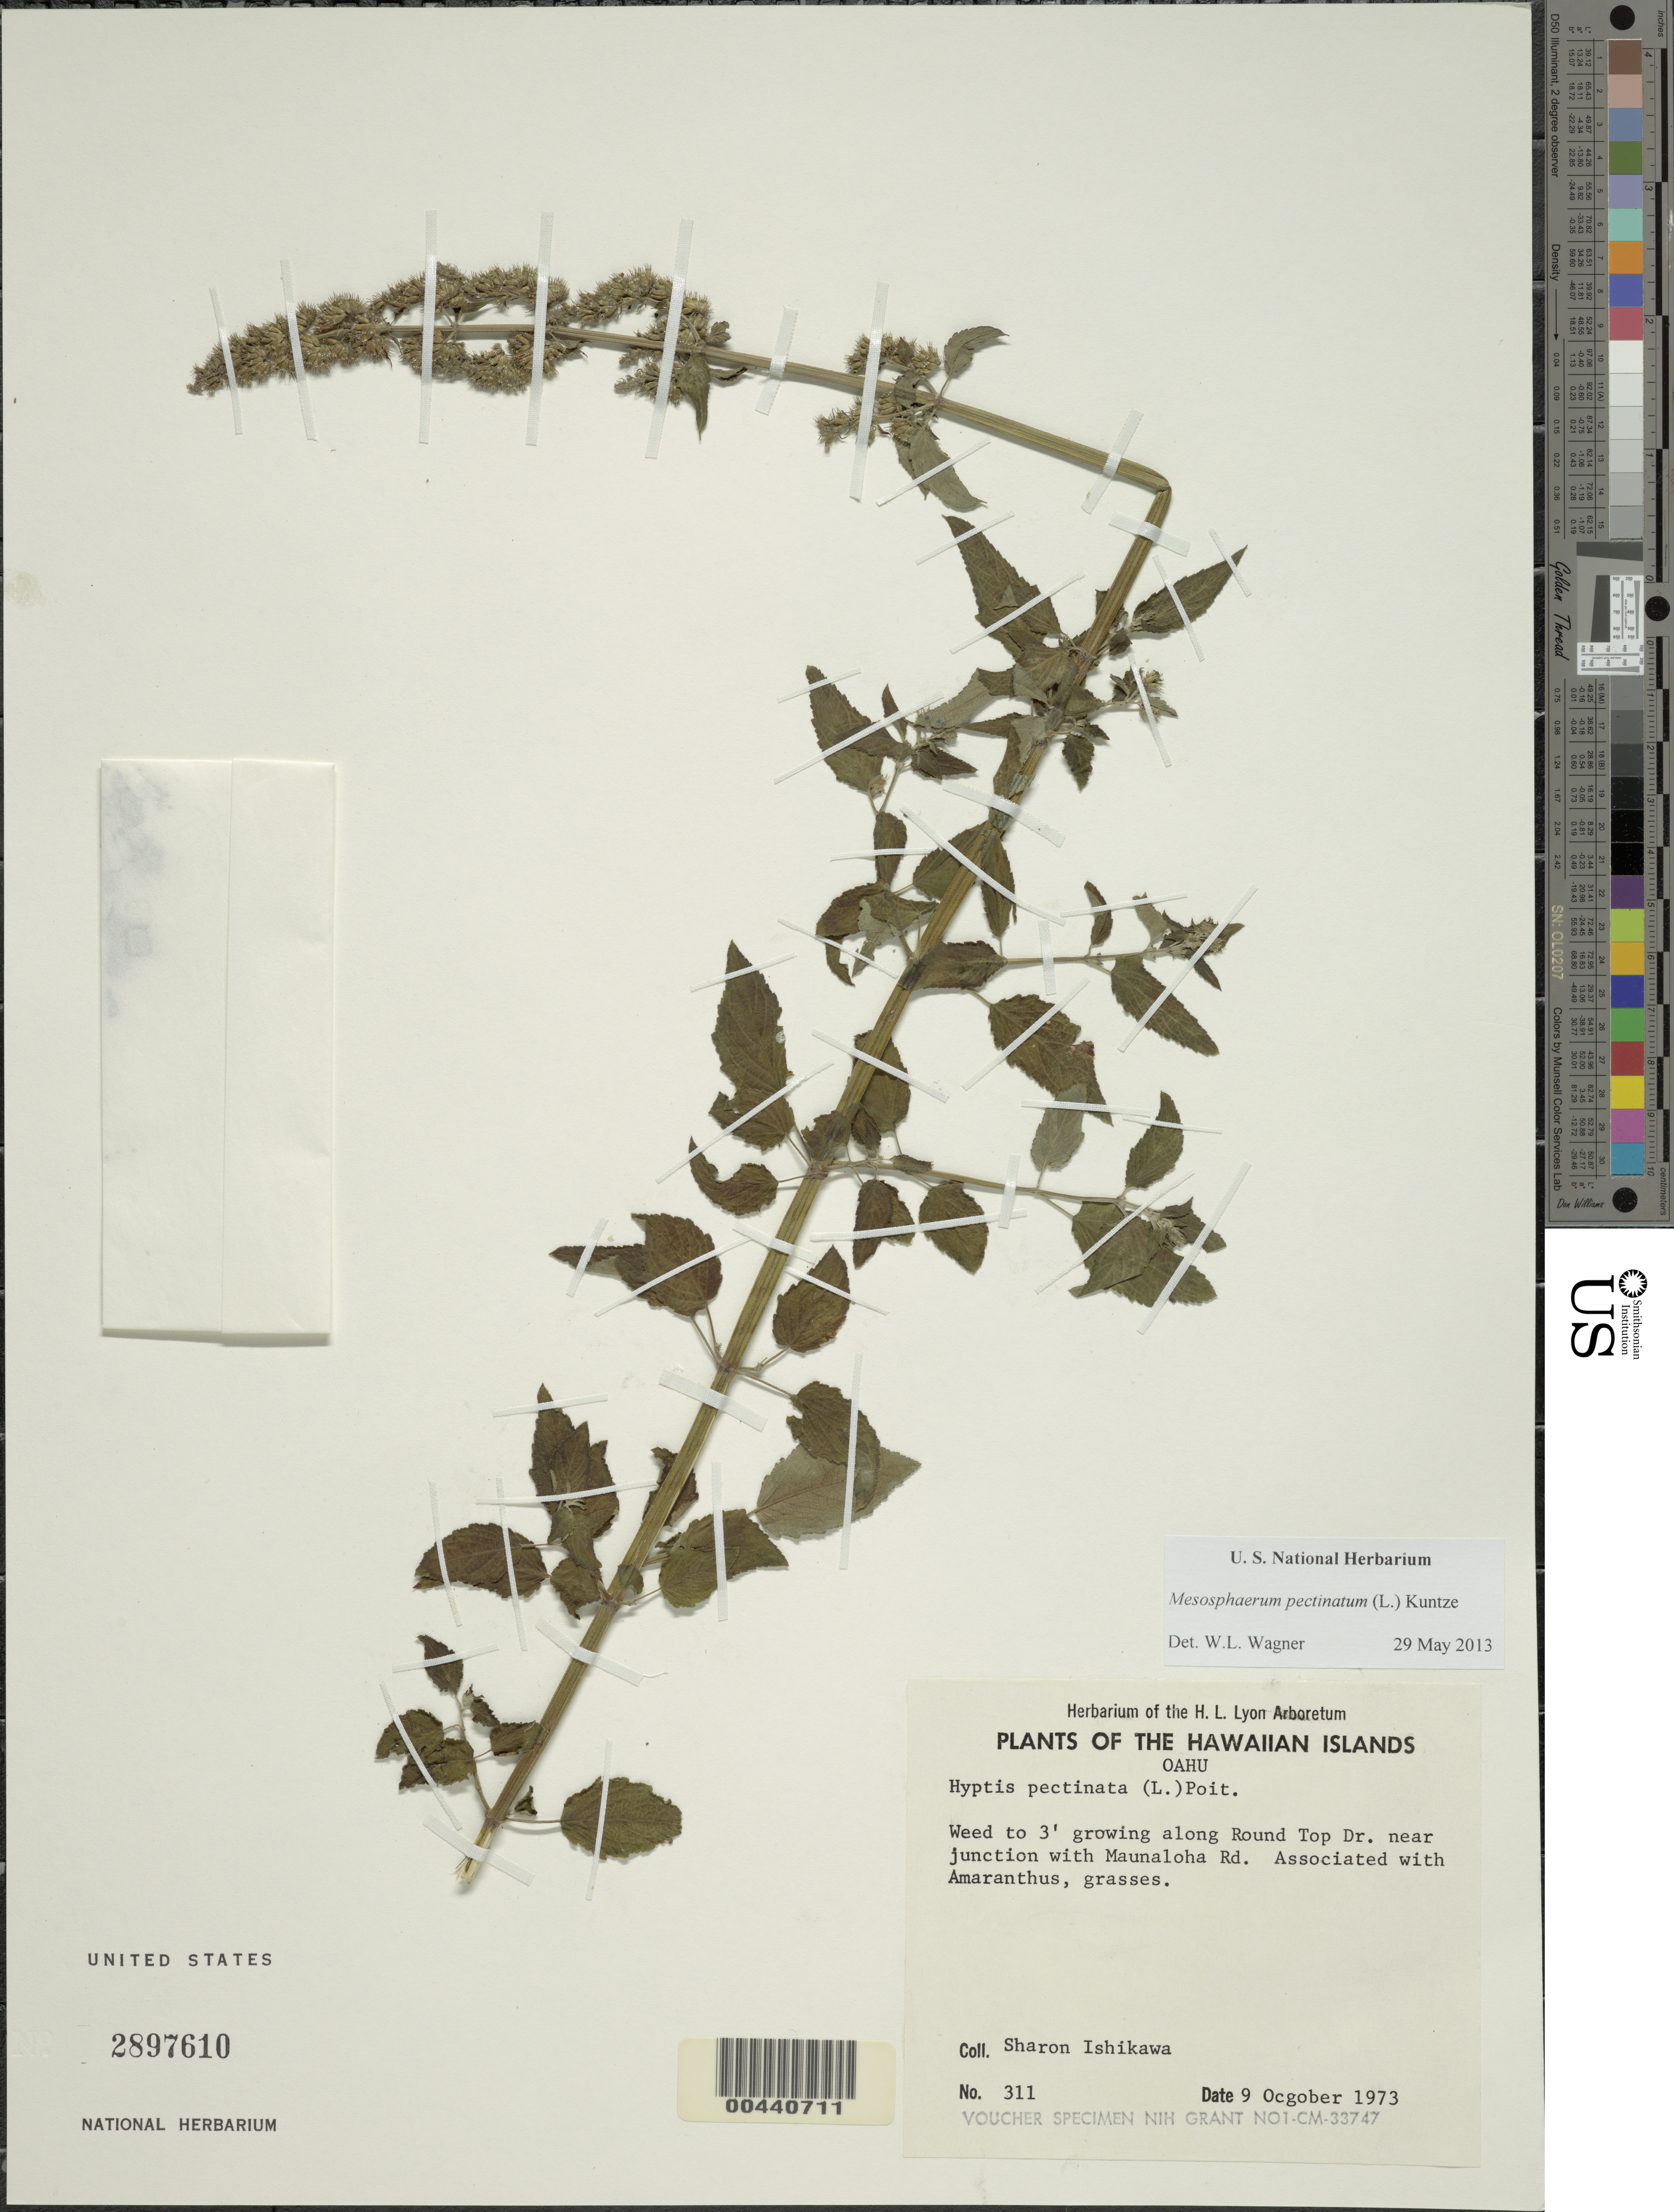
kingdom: Plantae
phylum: Tracheophyta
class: Magnoliopsida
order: Lamiales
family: Lamiaceae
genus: Mesosphaerum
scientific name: Mesosphaerum pectinatum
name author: (L.) Kuntze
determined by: Wagner, W. L., (BOT), Smithsonian Institution - National Museum of Natural History (UNITED STATES)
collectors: S. S. Ishikawa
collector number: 311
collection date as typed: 9 Oct 1973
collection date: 1973-10-09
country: United States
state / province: Hawaii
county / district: Honolulu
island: Oahu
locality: Growing along Round Top Dr. near junction with Maunaloha Rd.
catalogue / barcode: US 2897610